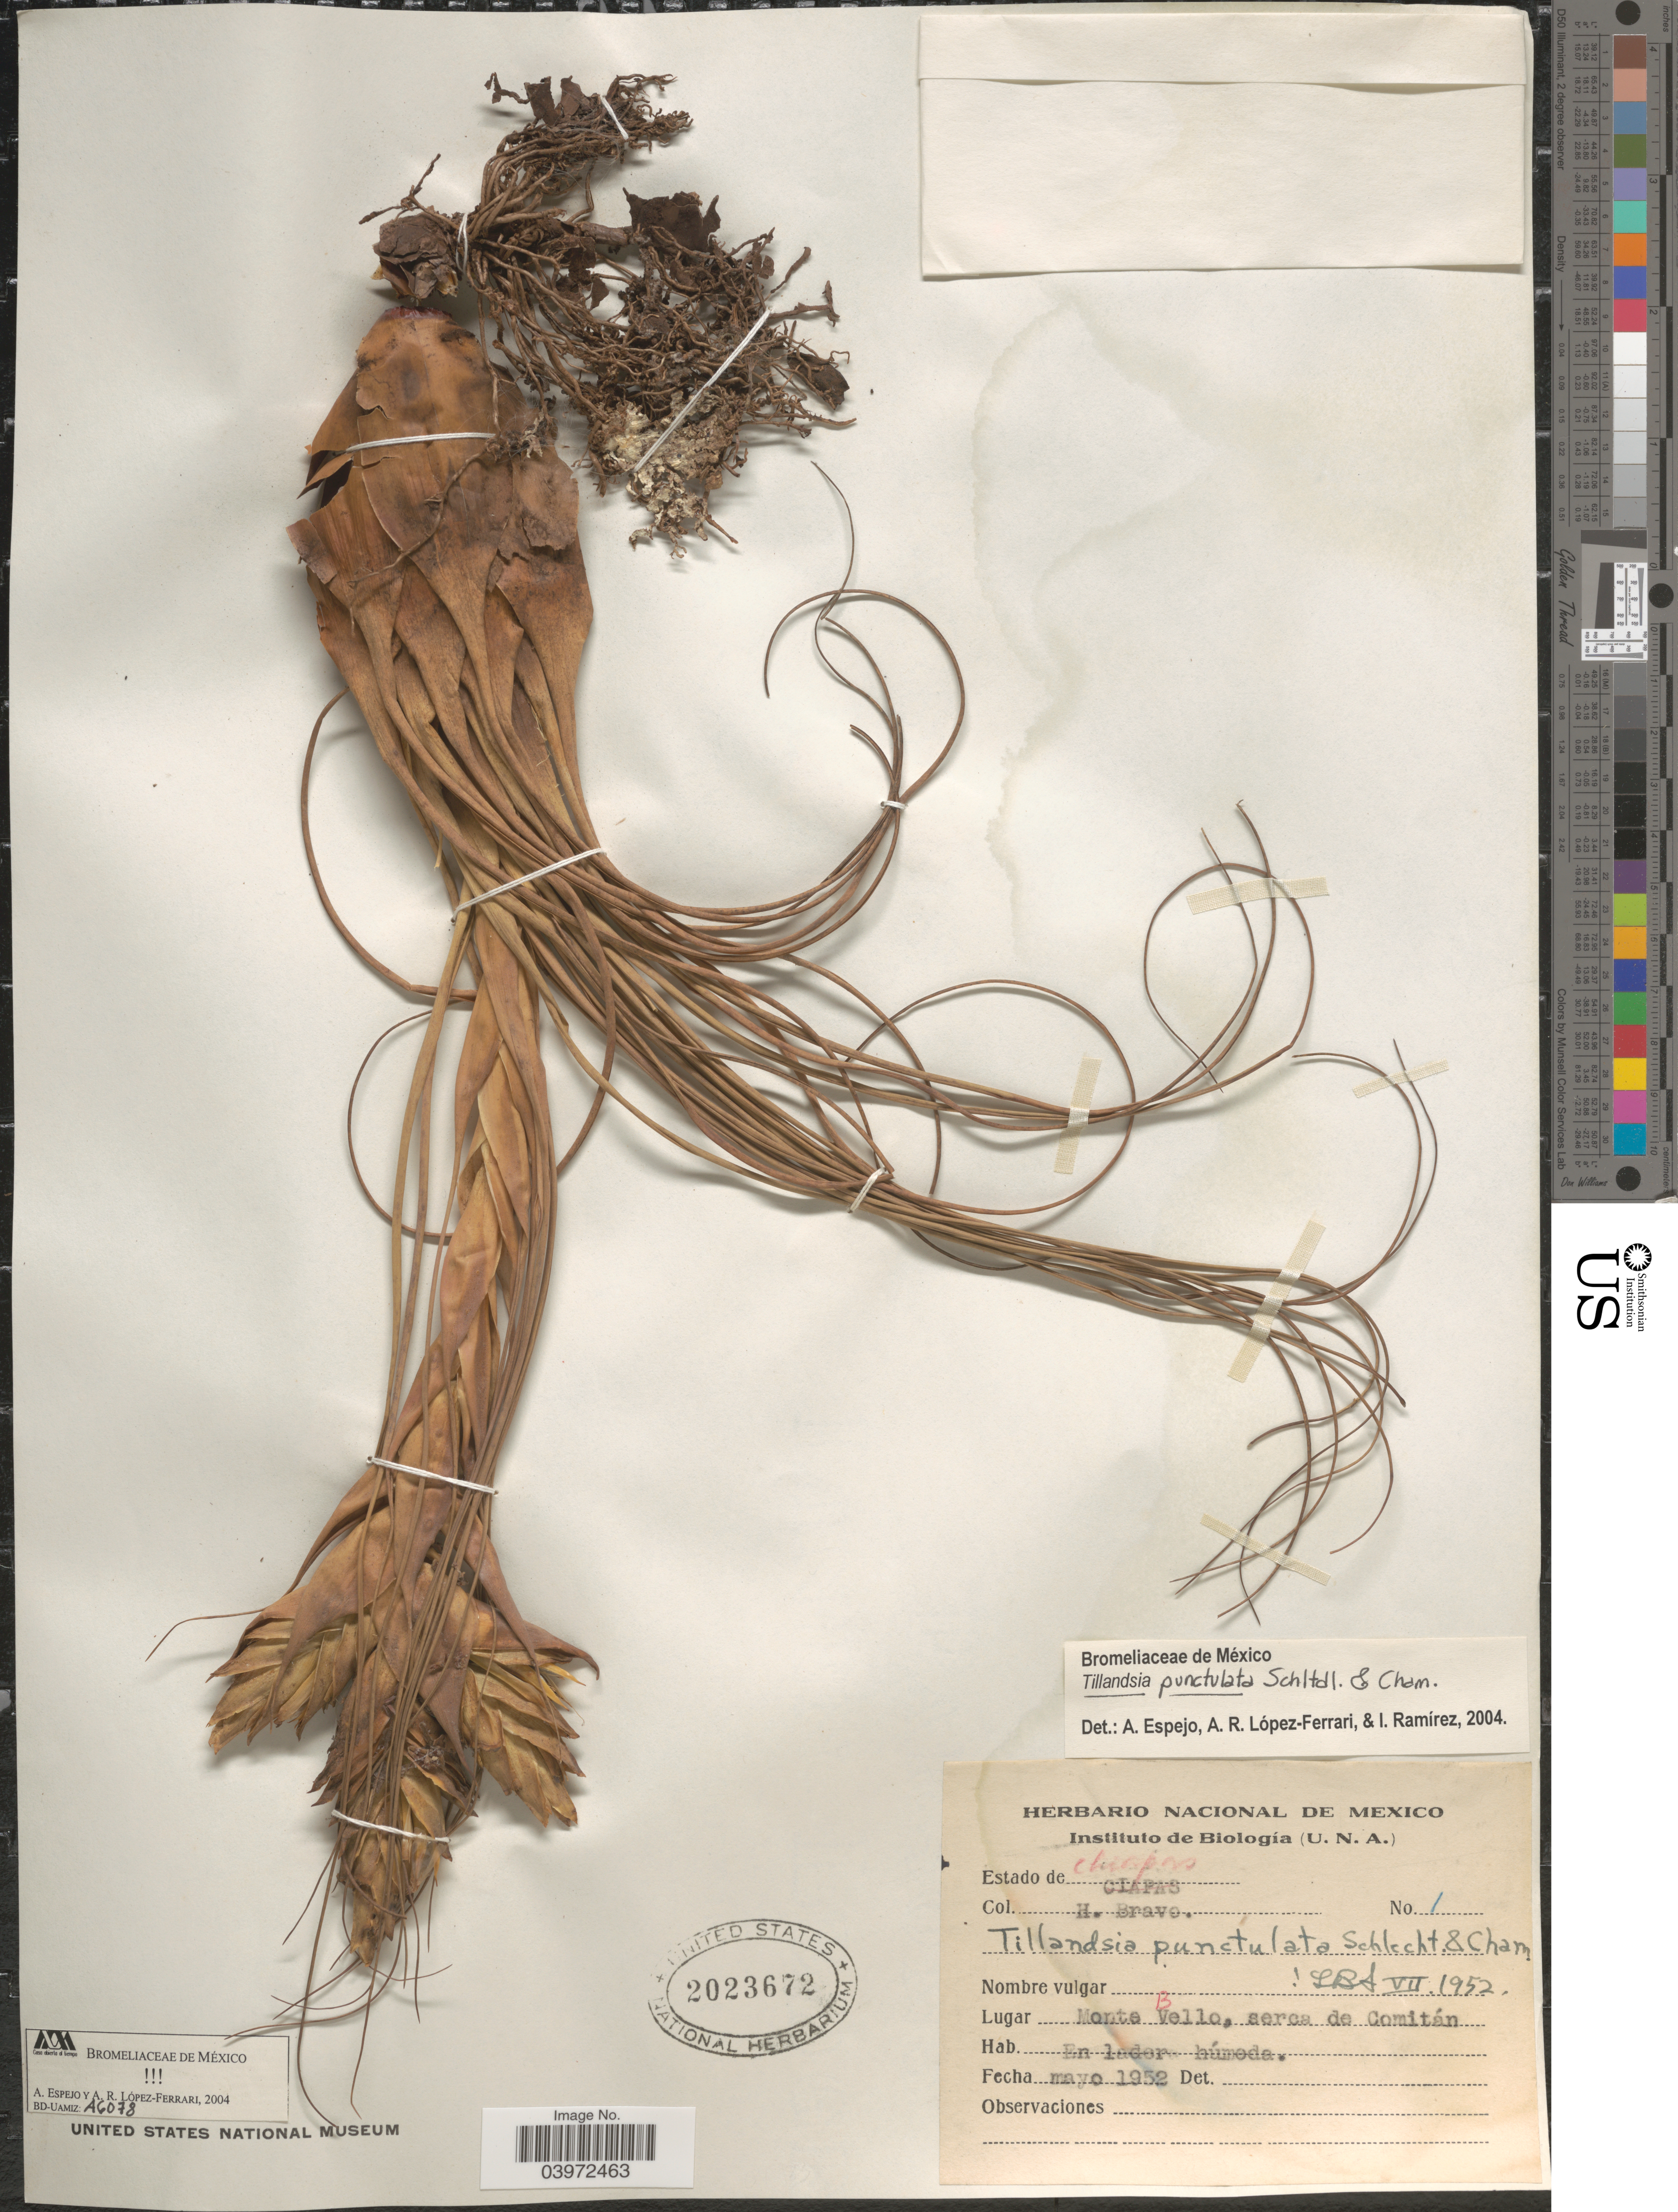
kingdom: Plantae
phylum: Tracheophyta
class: Liliopsida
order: Poales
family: Bromeliaceae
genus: Tillandsia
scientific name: Tillandsia punctulata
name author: Schltdl. & Cham.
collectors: H. Bravo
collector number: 1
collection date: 1952-05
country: Mexico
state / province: Chiapas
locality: Monte Bello, serca de Comitán.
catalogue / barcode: US 2023672